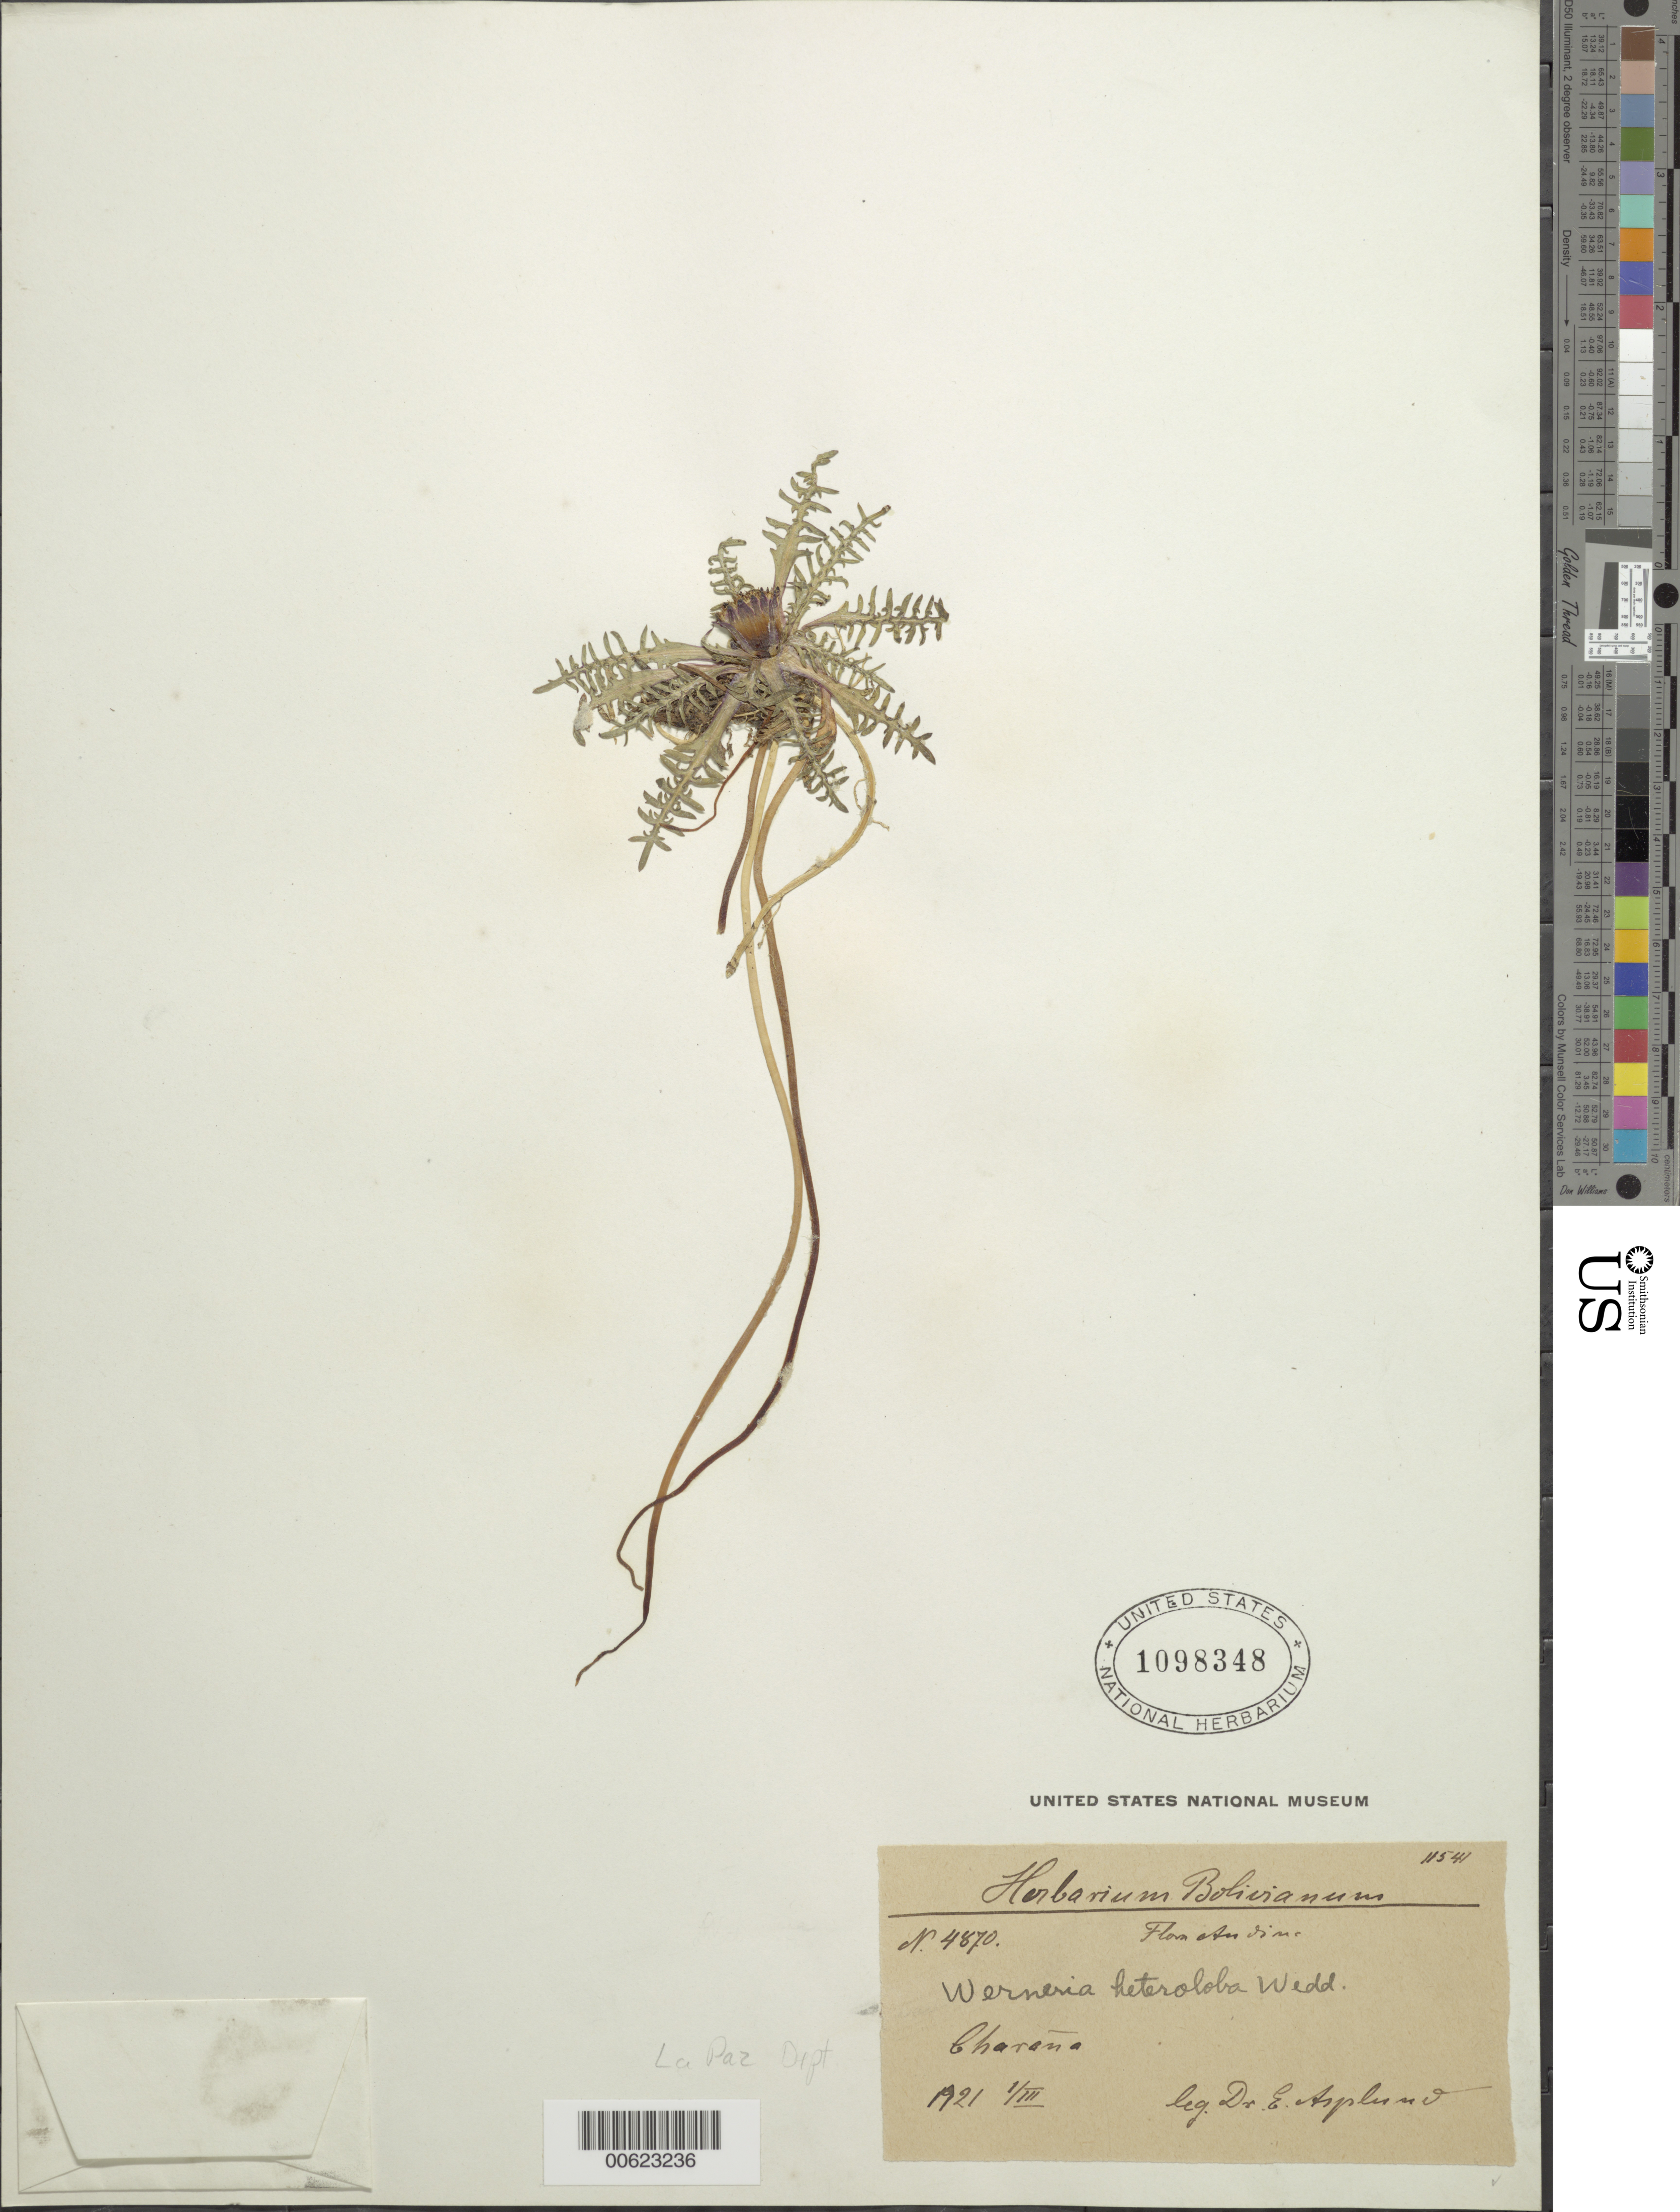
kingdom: Plantae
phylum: Tracheophyta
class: Magnoliopsida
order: Asterales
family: Asteraceae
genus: Werneria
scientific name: Werneria pinnatifida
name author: Remy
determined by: Funk, Vicki A., (BOT), Smithsonian Institution - National Museum of Natural History (UNITED STATES)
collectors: E. Asplund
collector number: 4870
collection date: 1921-03-01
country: Bolivia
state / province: La Paz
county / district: Pacajes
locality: Charana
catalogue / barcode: US 1098348